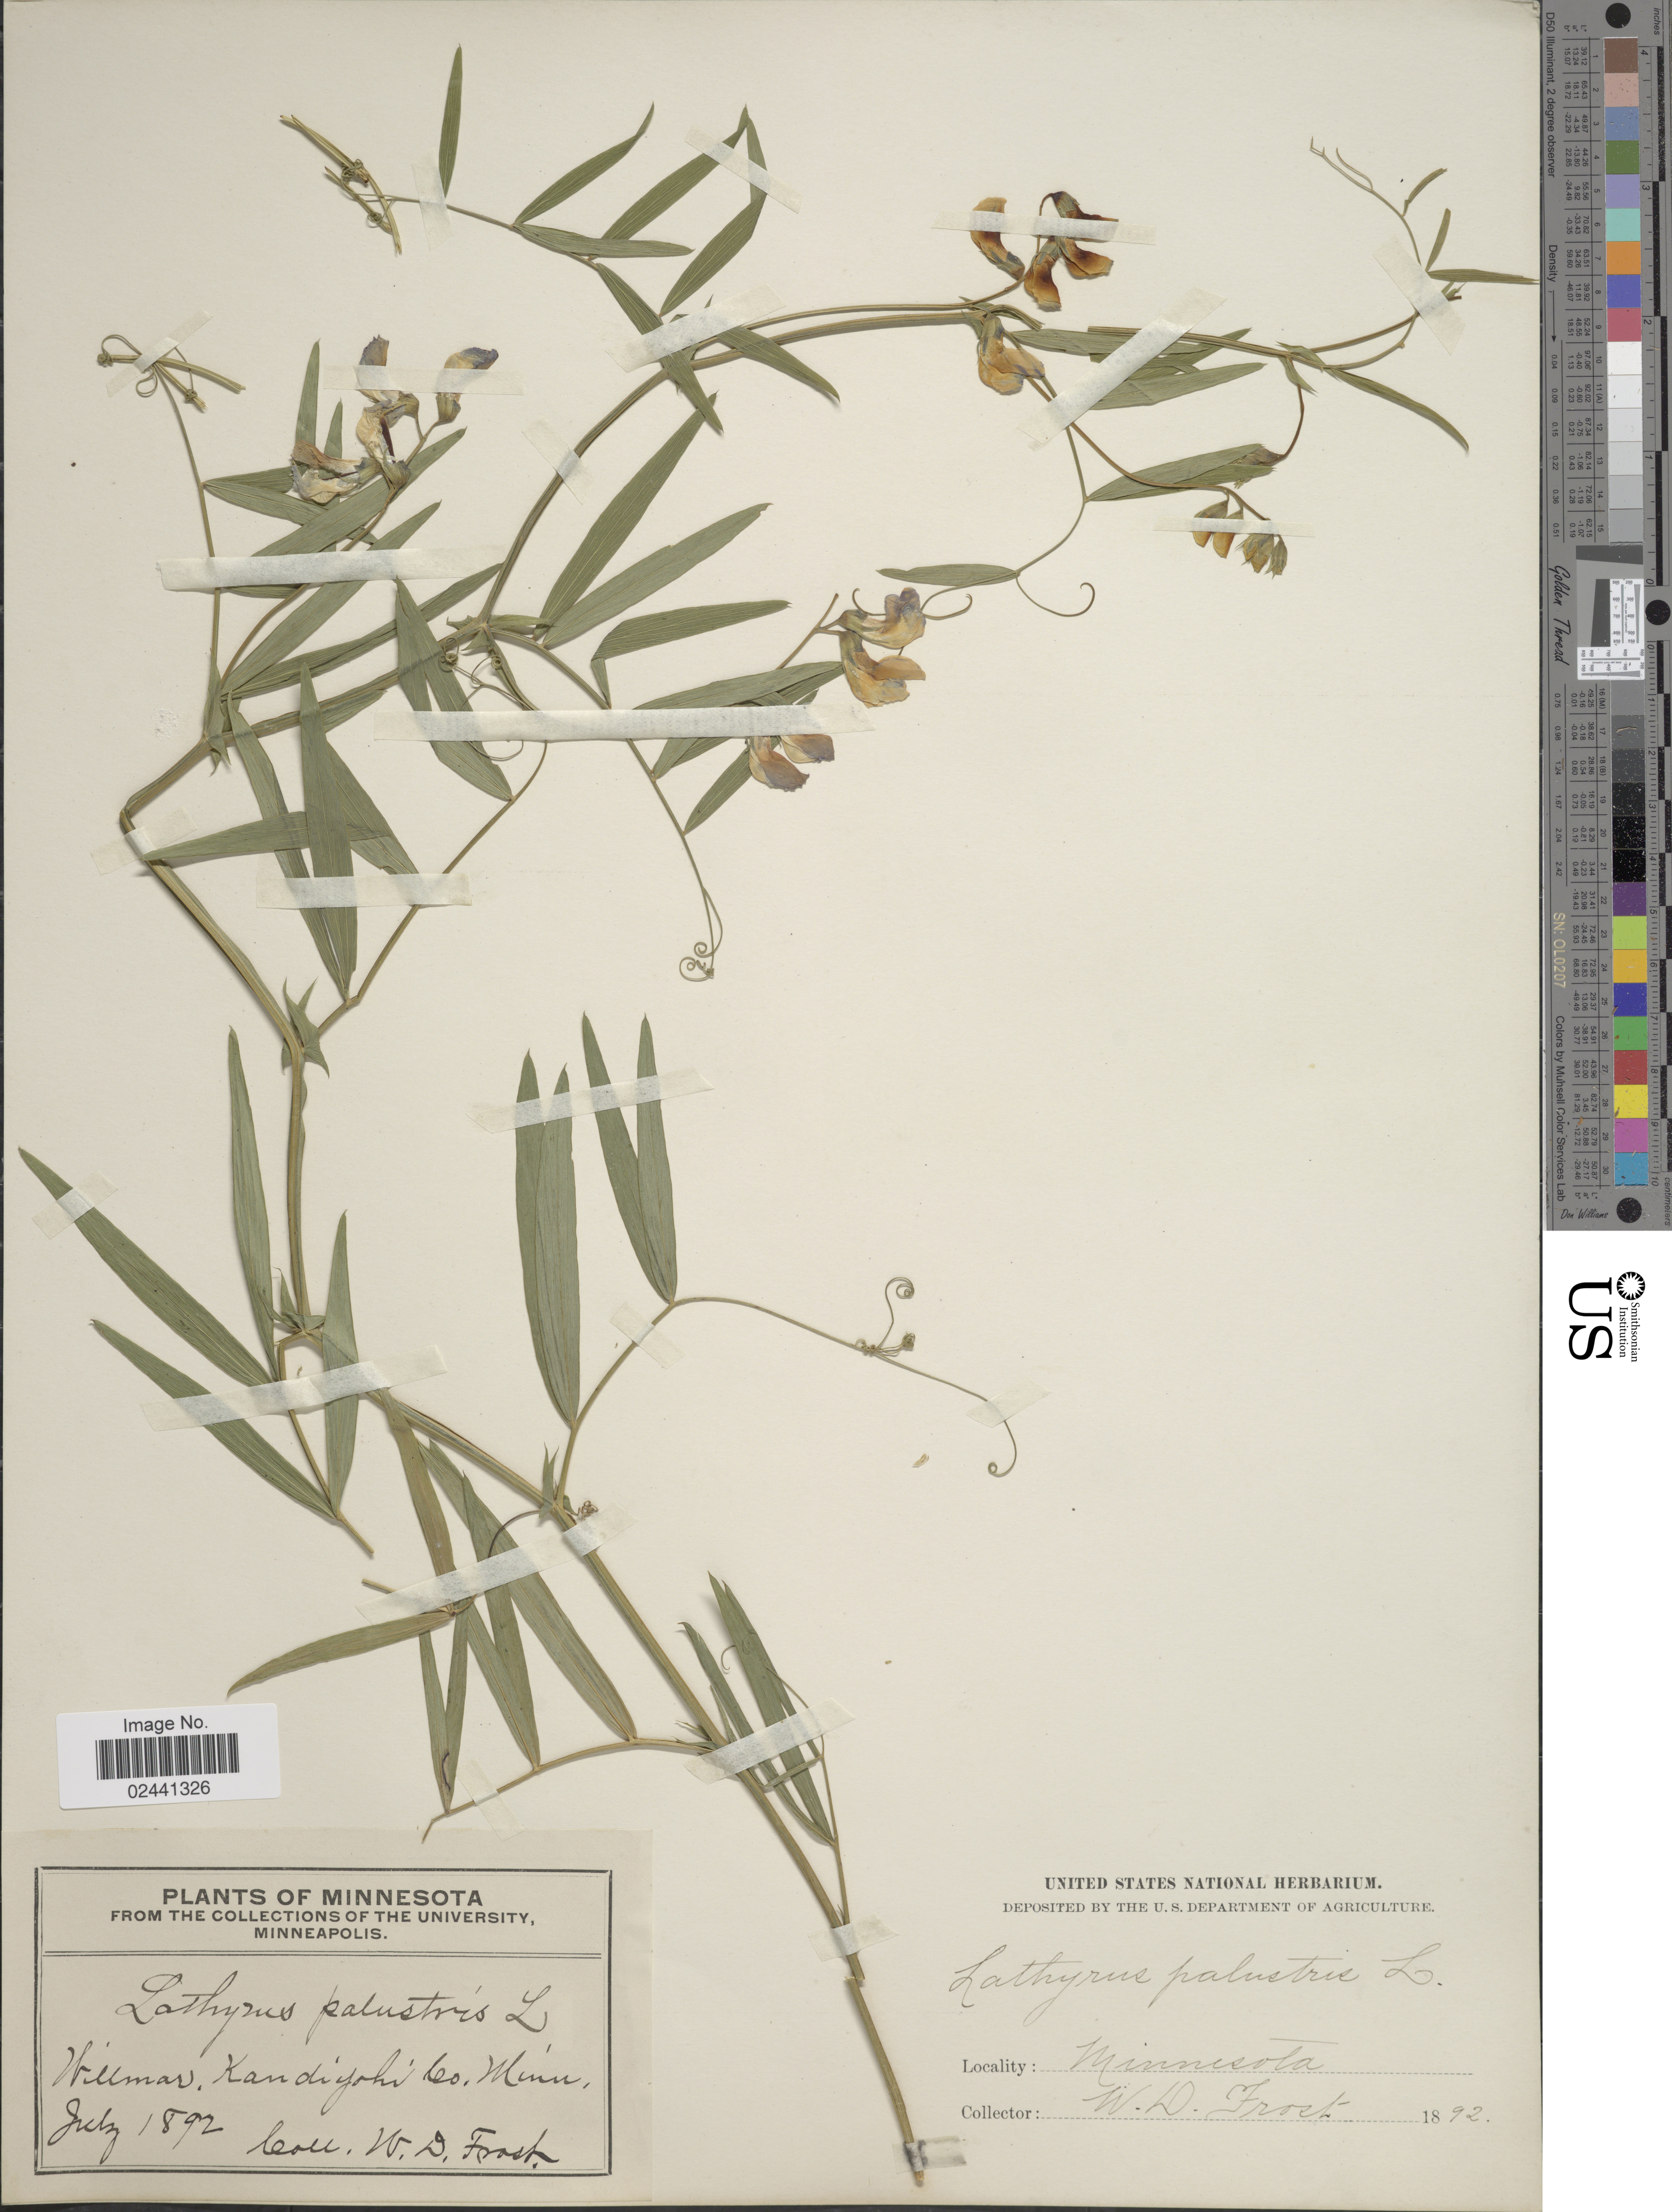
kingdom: Plantae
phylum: Tracheophyta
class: Magnoliopsida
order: Fabales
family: Fabaceae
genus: Lathyrus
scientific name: Lathyrus palustris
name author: L.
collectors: W. Frost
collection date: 1892-07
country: United States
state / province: Minnesota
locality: Willmar, Kandiyohi Co., Minn.